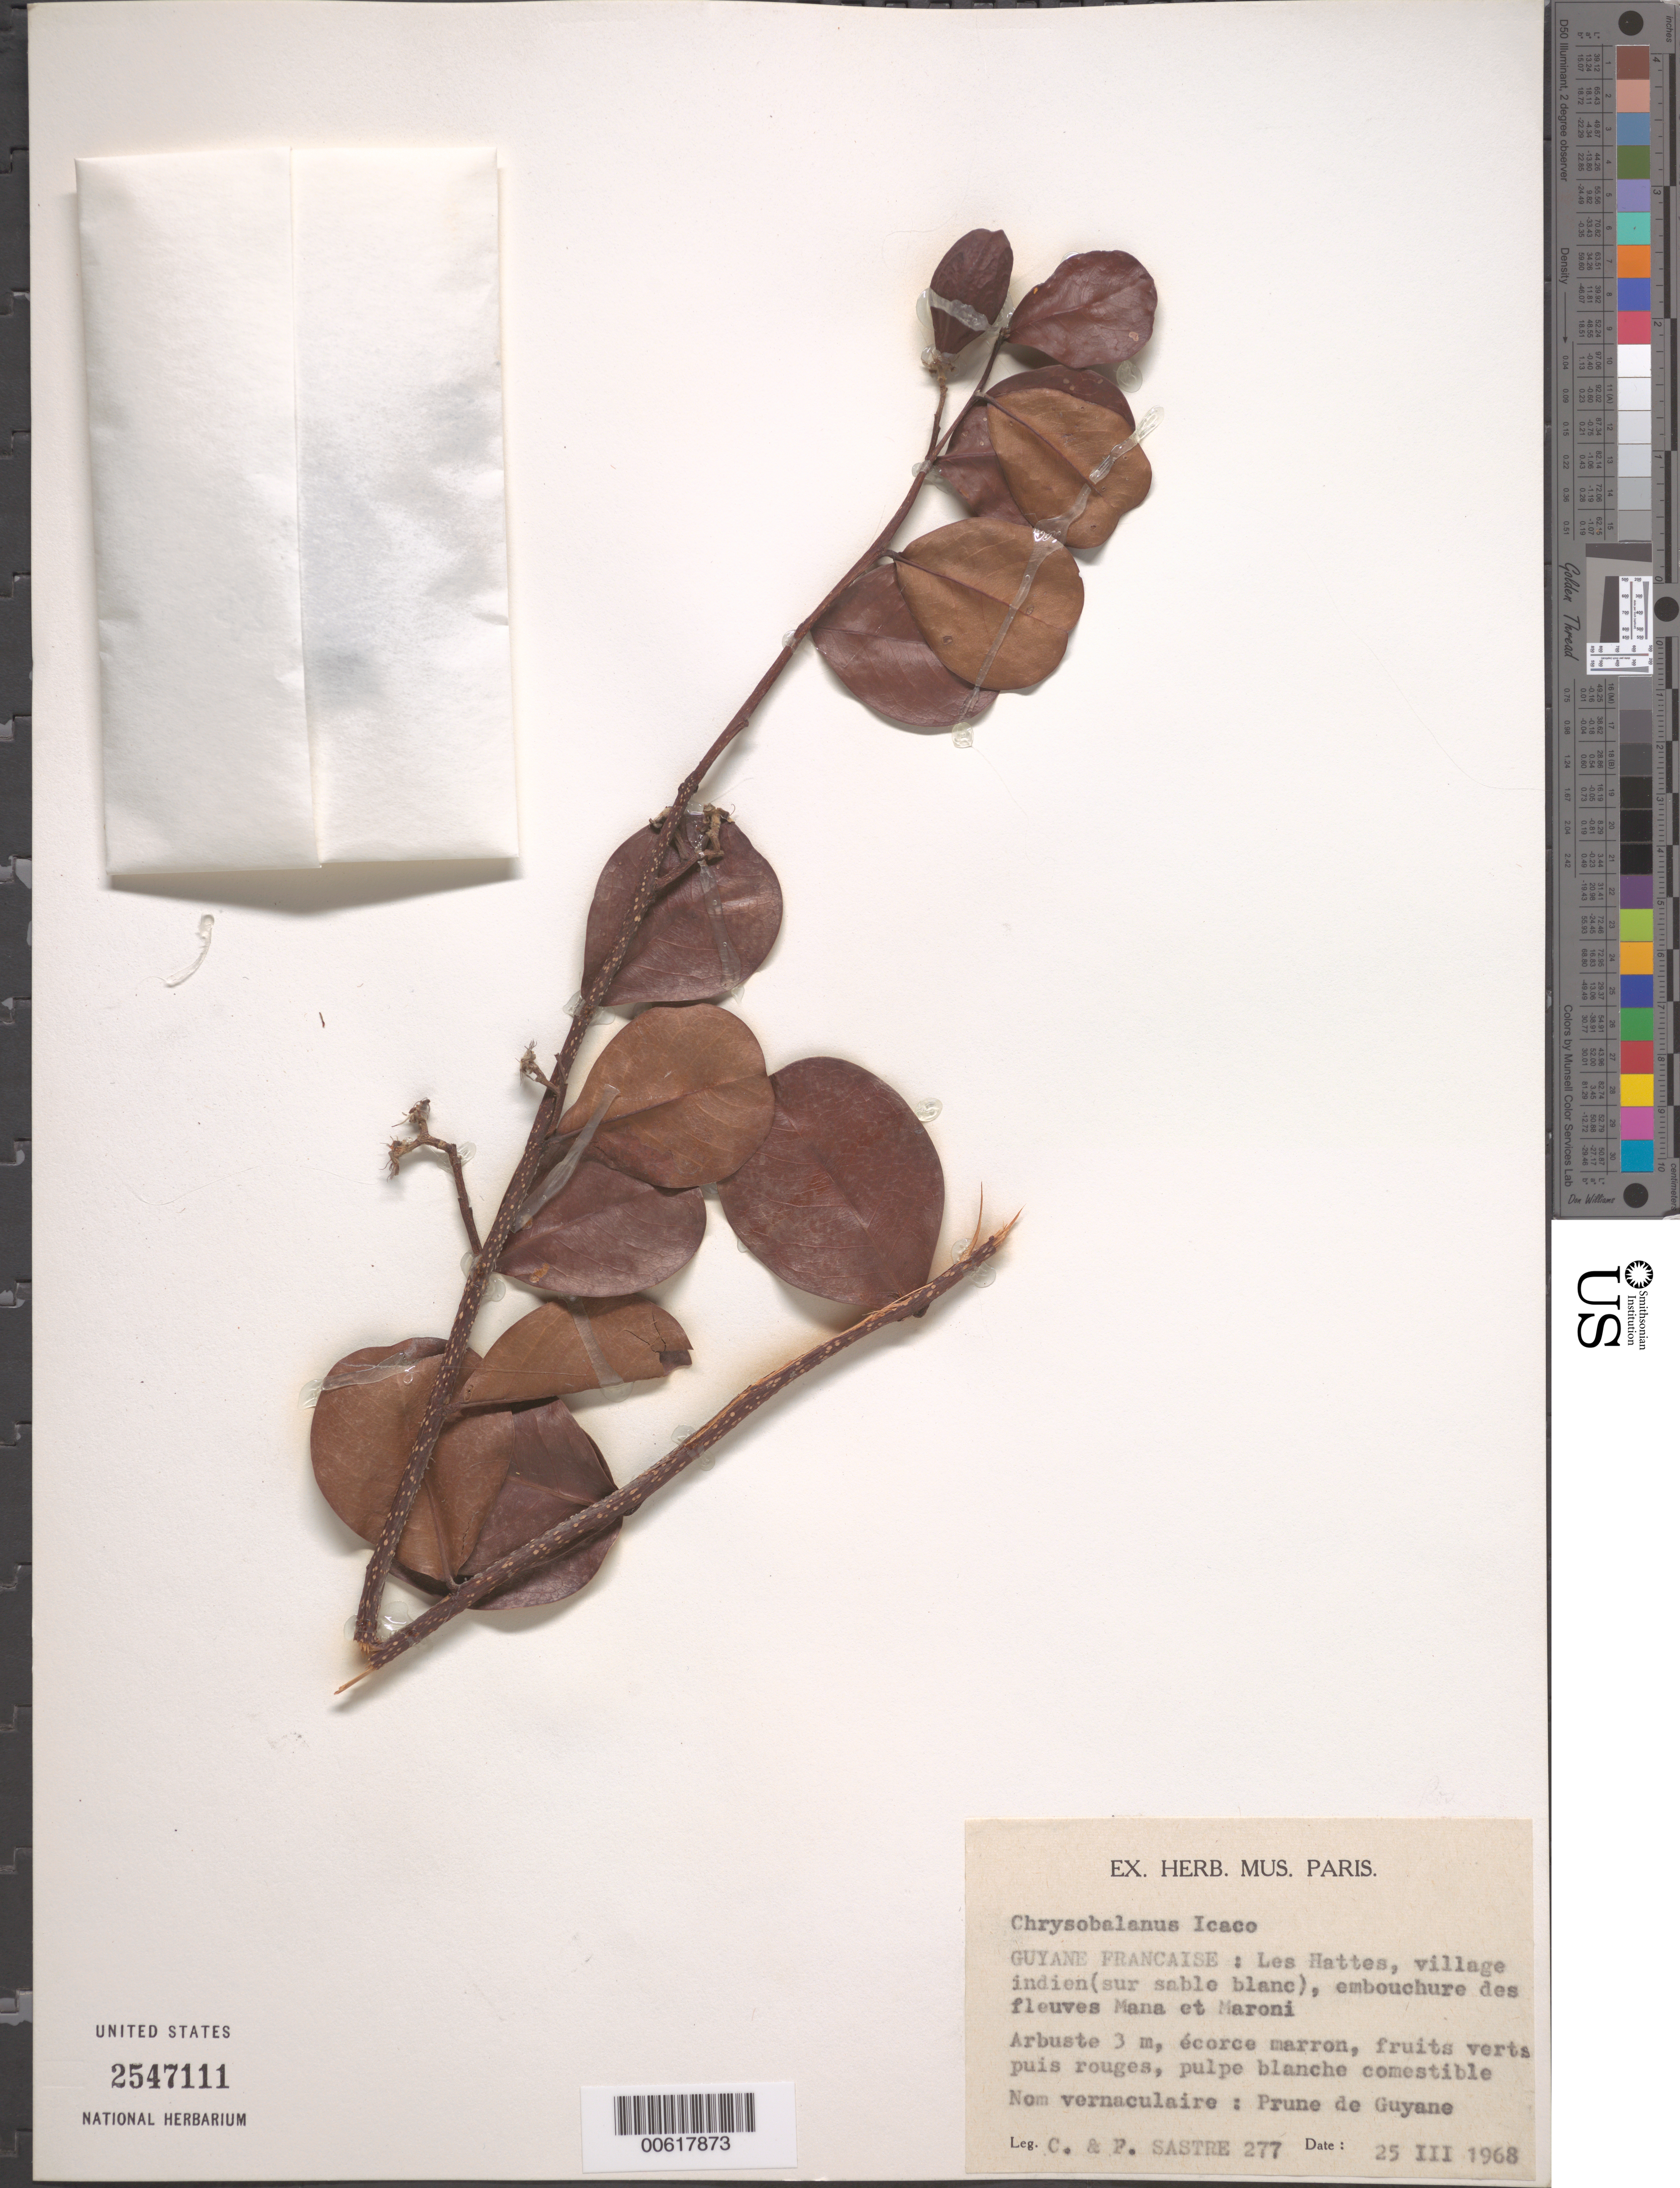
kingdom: Plantae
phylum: Tracheophyta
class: Magnoliopsida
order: Malpighiales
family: Chrysobalanaceae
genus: Chrysobalanus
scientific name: Chrysobalanus icaco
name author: L.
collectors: C. H. L. Sastre & F. Sastre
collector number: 277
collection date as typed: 25-Mar-68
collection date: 1968-03-25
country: French Guiana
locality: Les Hattes, Indian village, embouchure des fleuves Mana & Maroni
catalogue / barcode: US 2547111